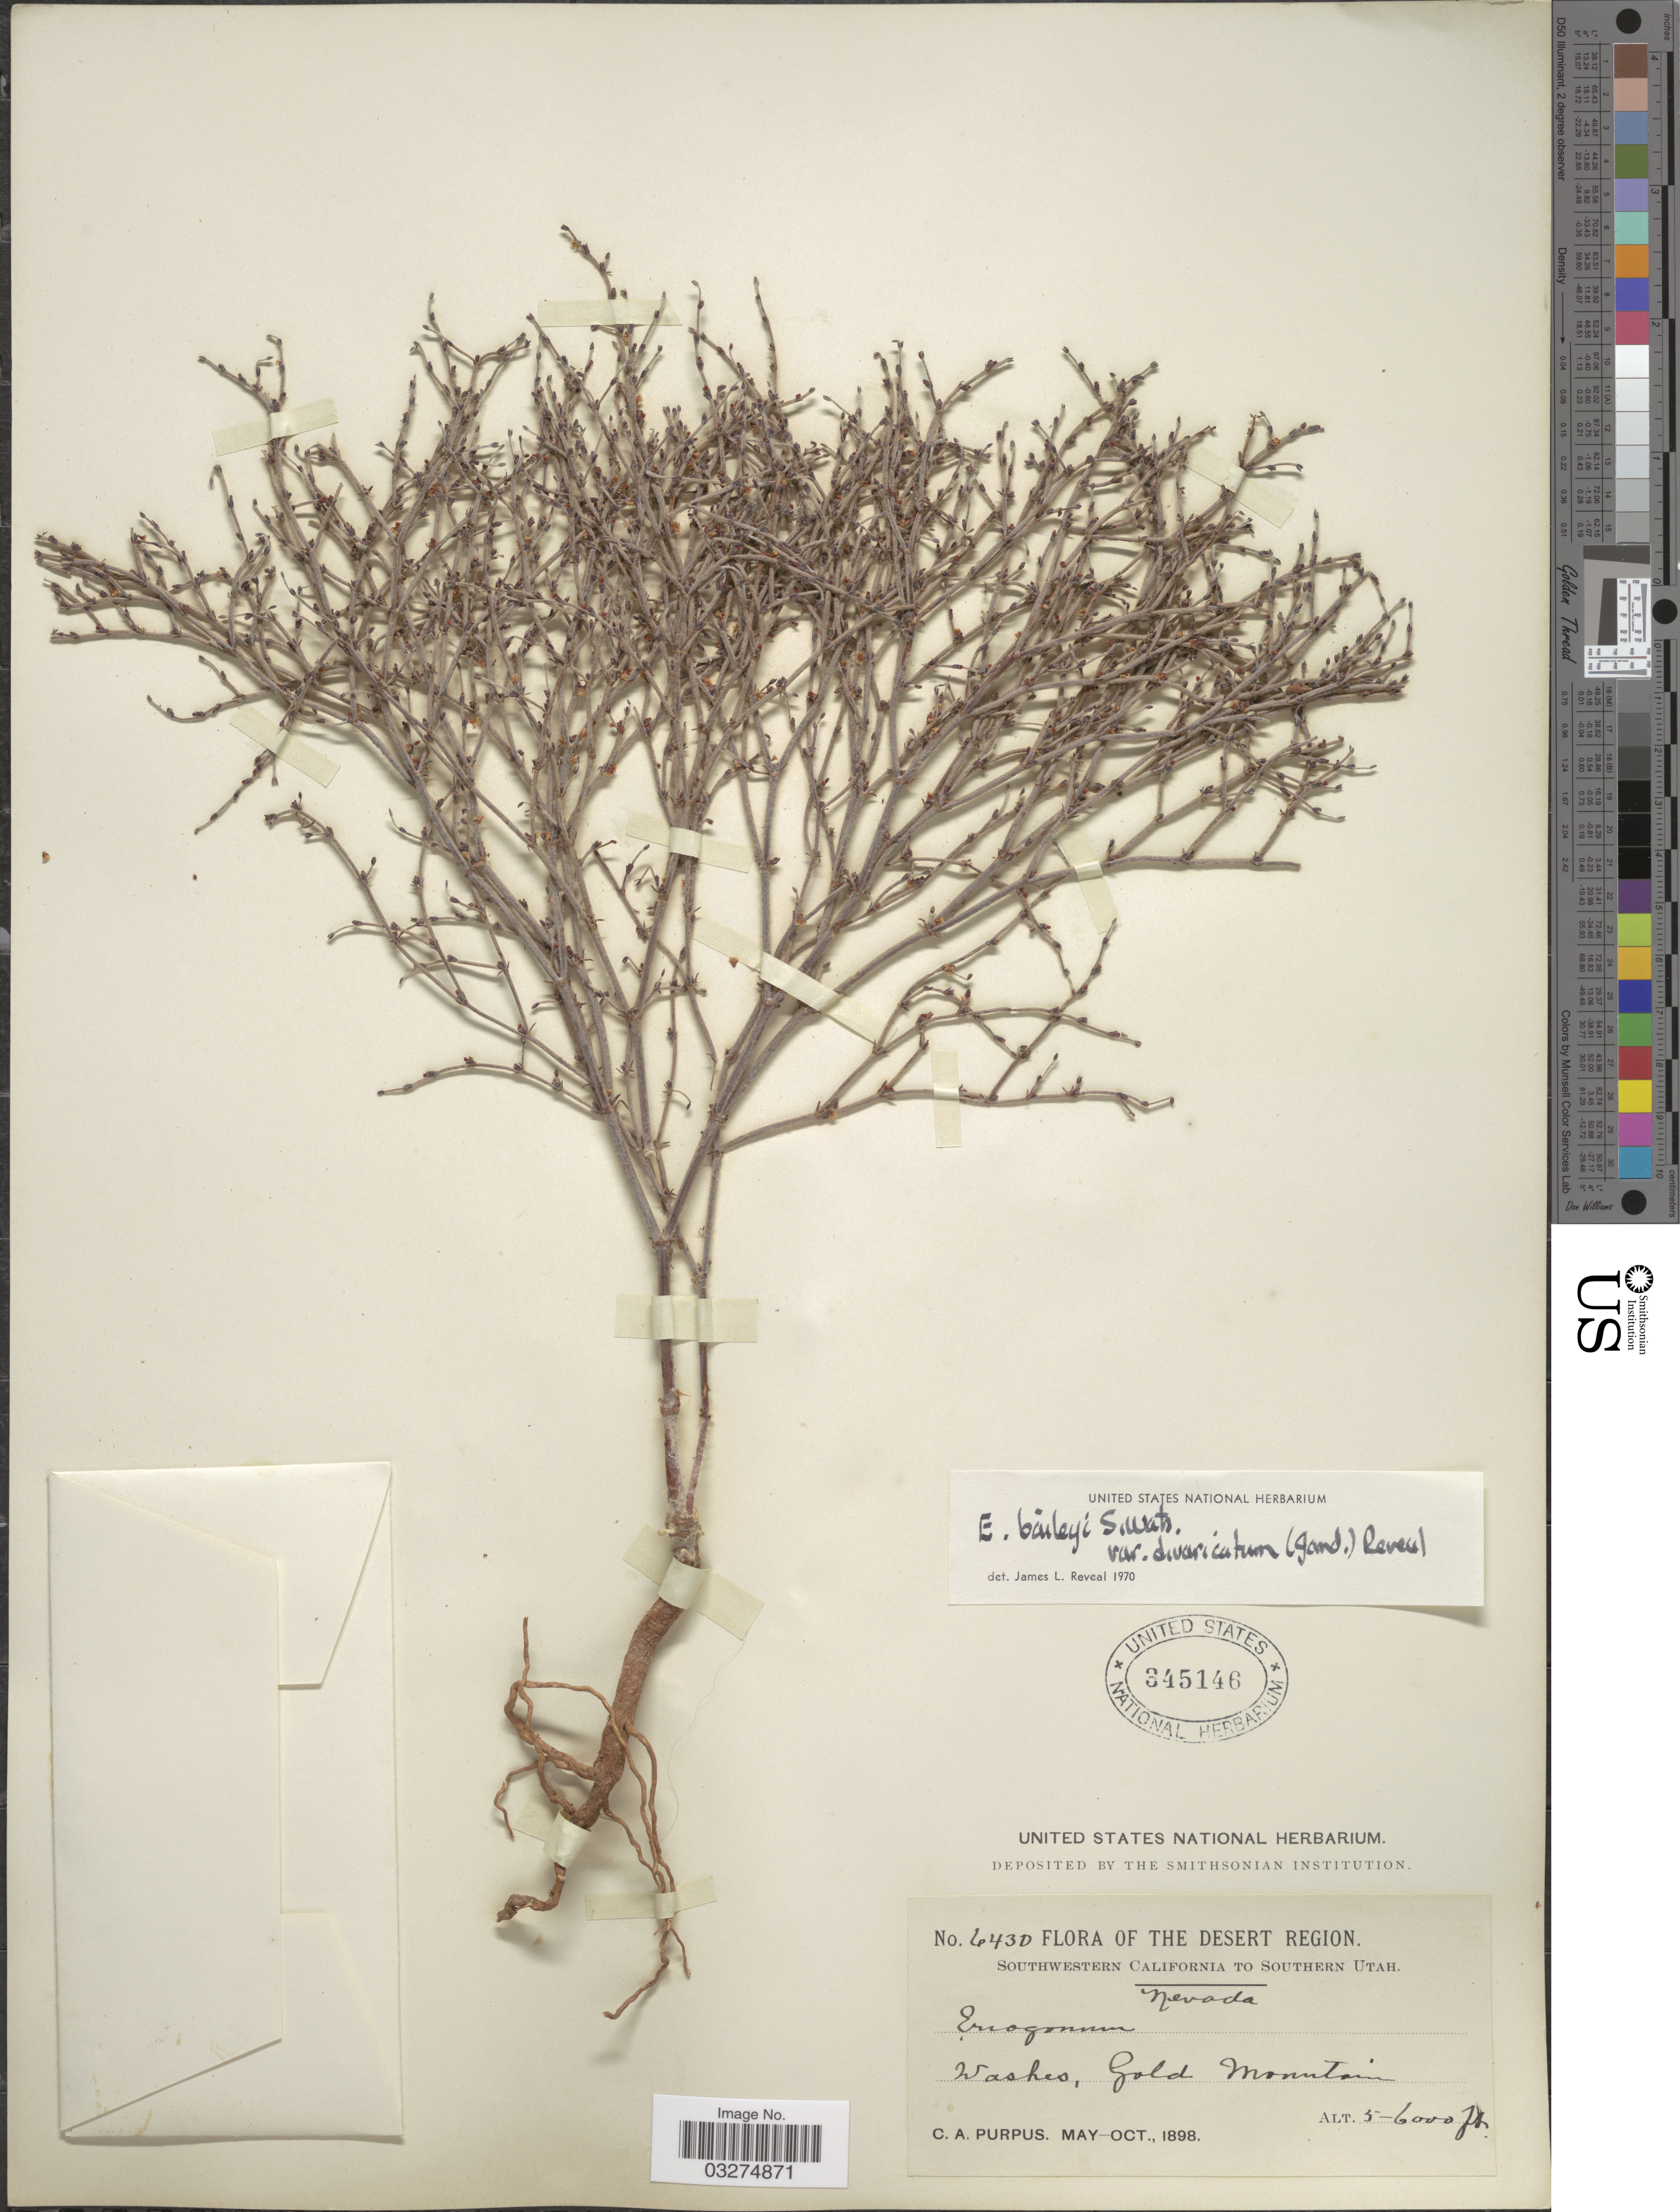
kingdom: Plantae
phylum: Tracheophyta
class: Magnoliopsida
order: Caryophyllales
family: Polygonaceae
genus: Eriogonum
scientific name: Eriogonum baileyi var. divaricatum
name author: (Gand.) Reveal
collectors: C. A. Purpus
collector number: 6430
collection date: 1898-05/1898-10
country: United States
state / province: Nevada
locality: The Desert Region. Washes, Gold Mountain.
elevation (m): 1524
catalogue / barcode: US 345146